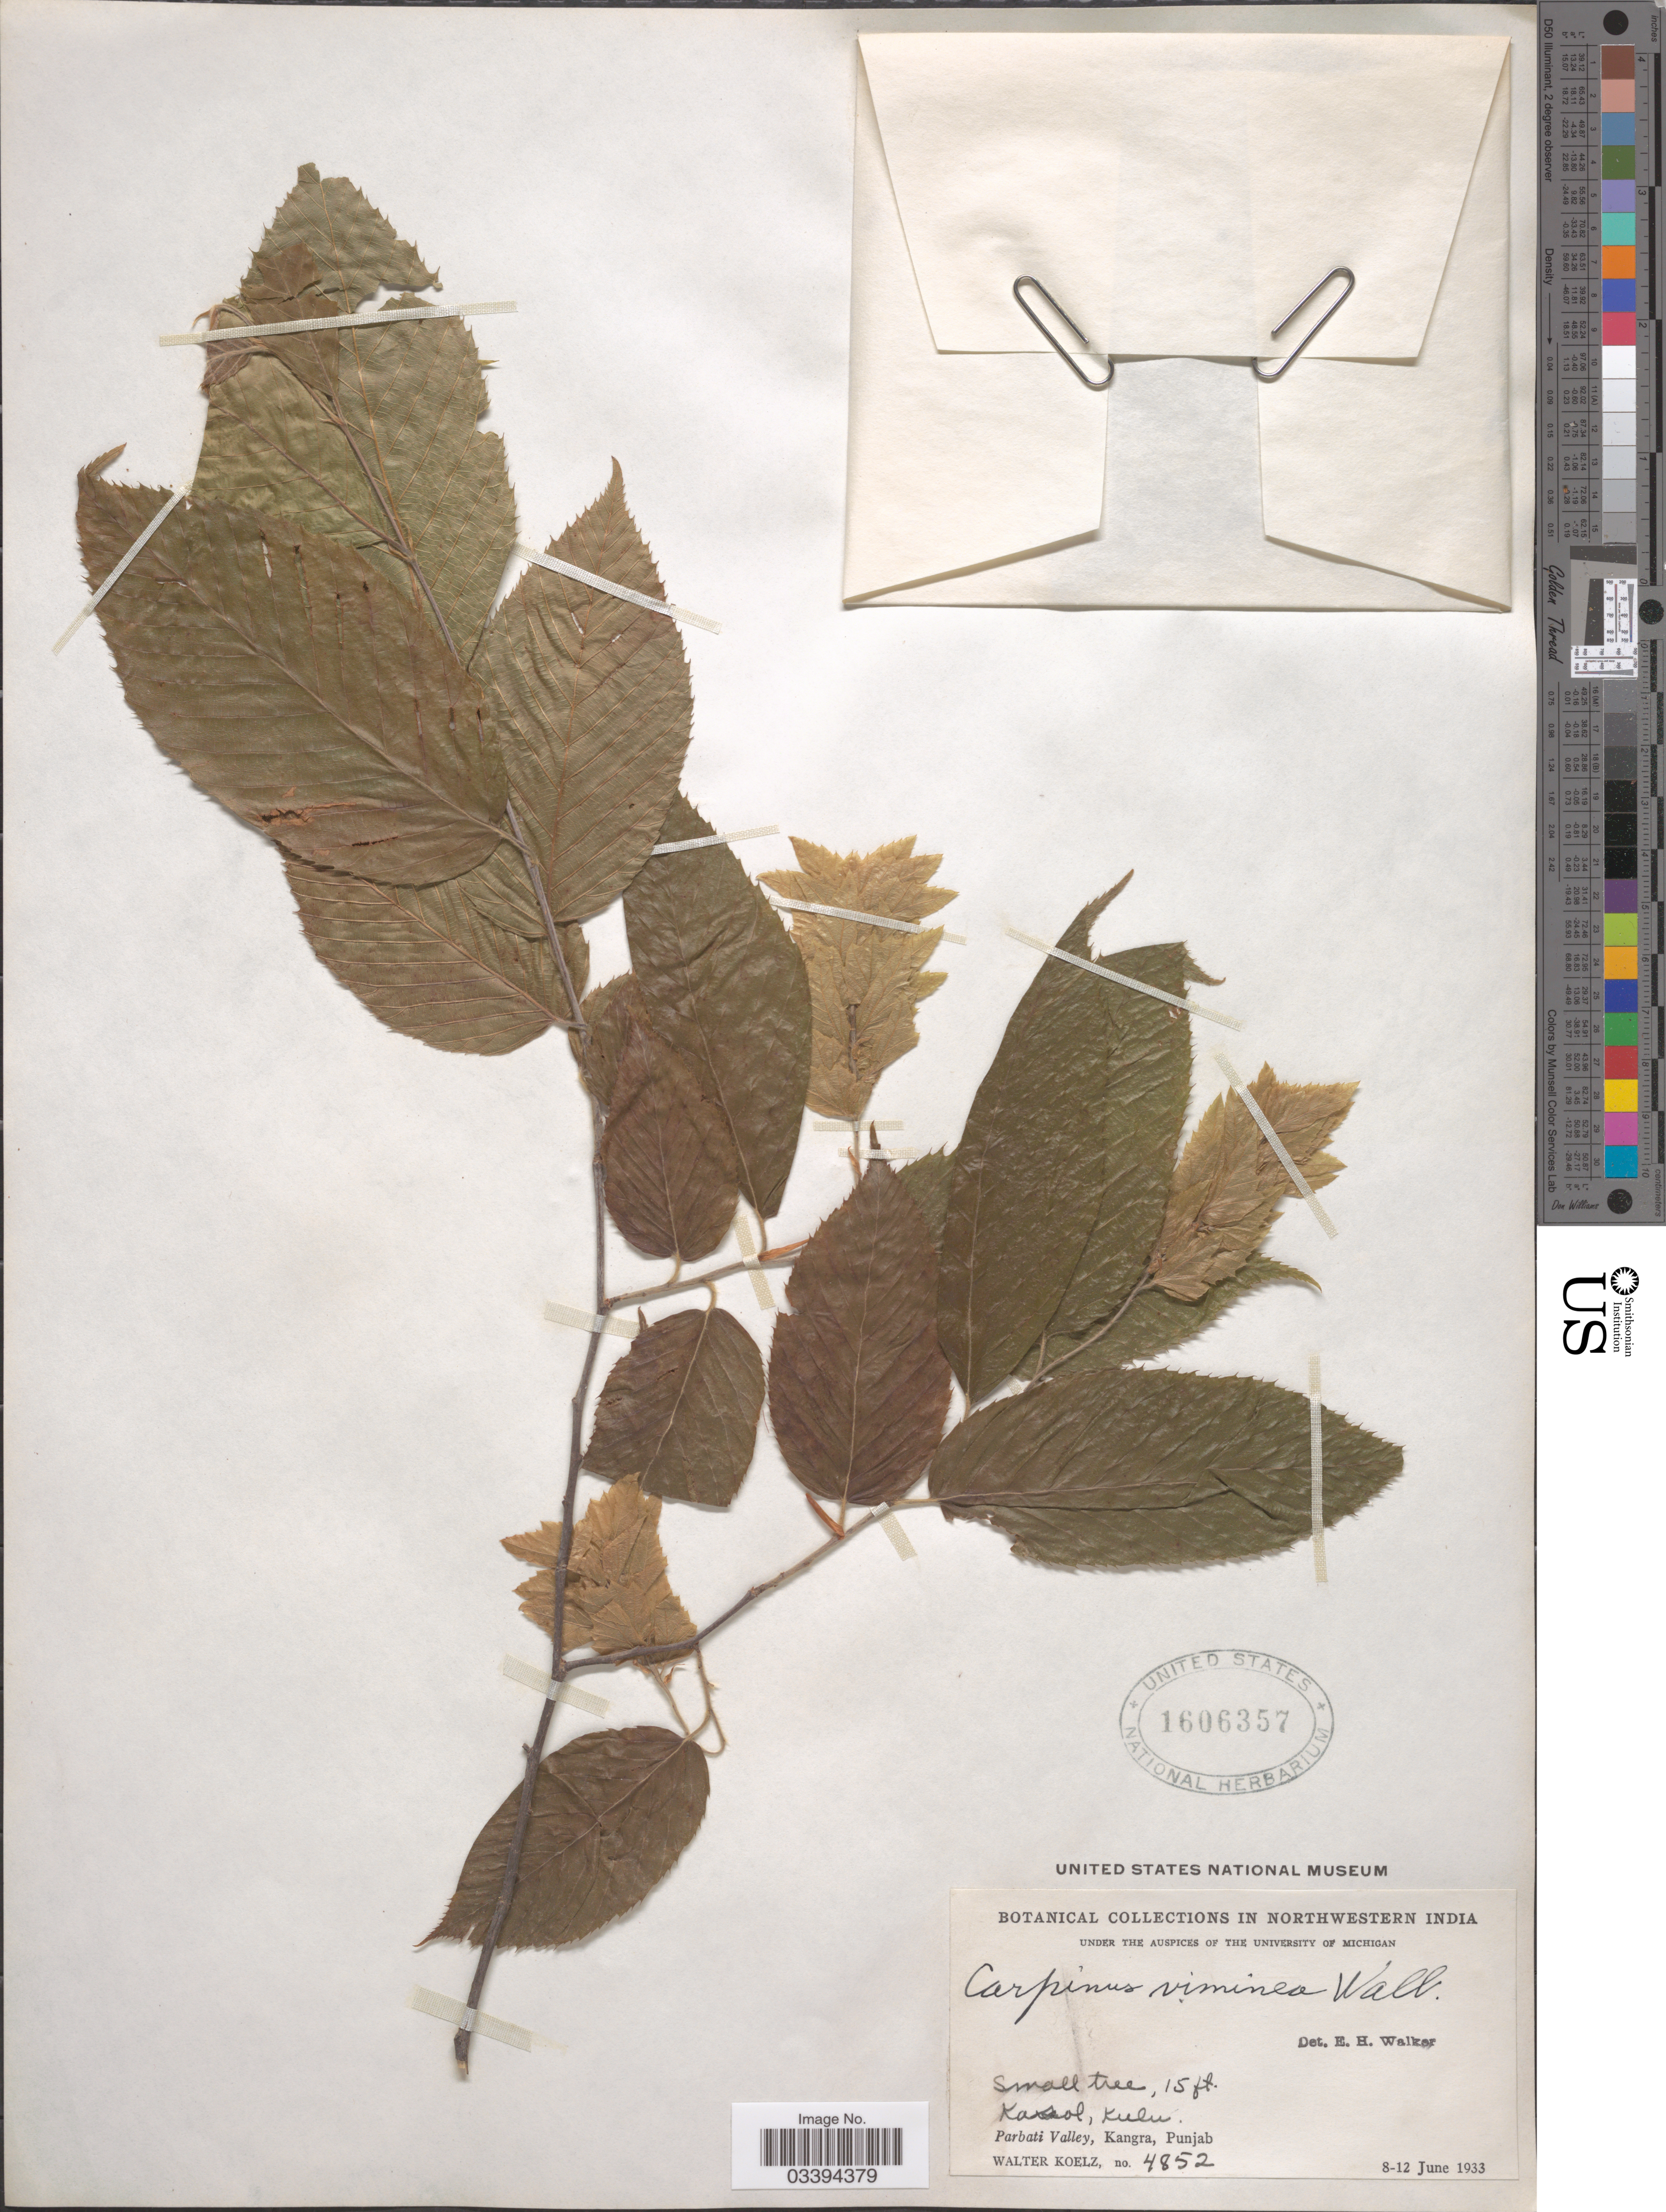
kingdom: Plantae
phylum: Tracheophyta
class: Magnoliopsida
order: Fagales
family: Betulaceae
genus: Carpinus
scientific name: Carpinus viminea var. viminea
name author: Lindl. ex Wall.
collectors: W. N. Koelz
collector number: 4852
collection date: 1933-06-08/1933-06-12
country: India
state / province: Punjab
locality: Northwestern India. Kasol [interpreted], Kulu. Parbati Valley, Punjab.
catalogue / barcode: US 1606357